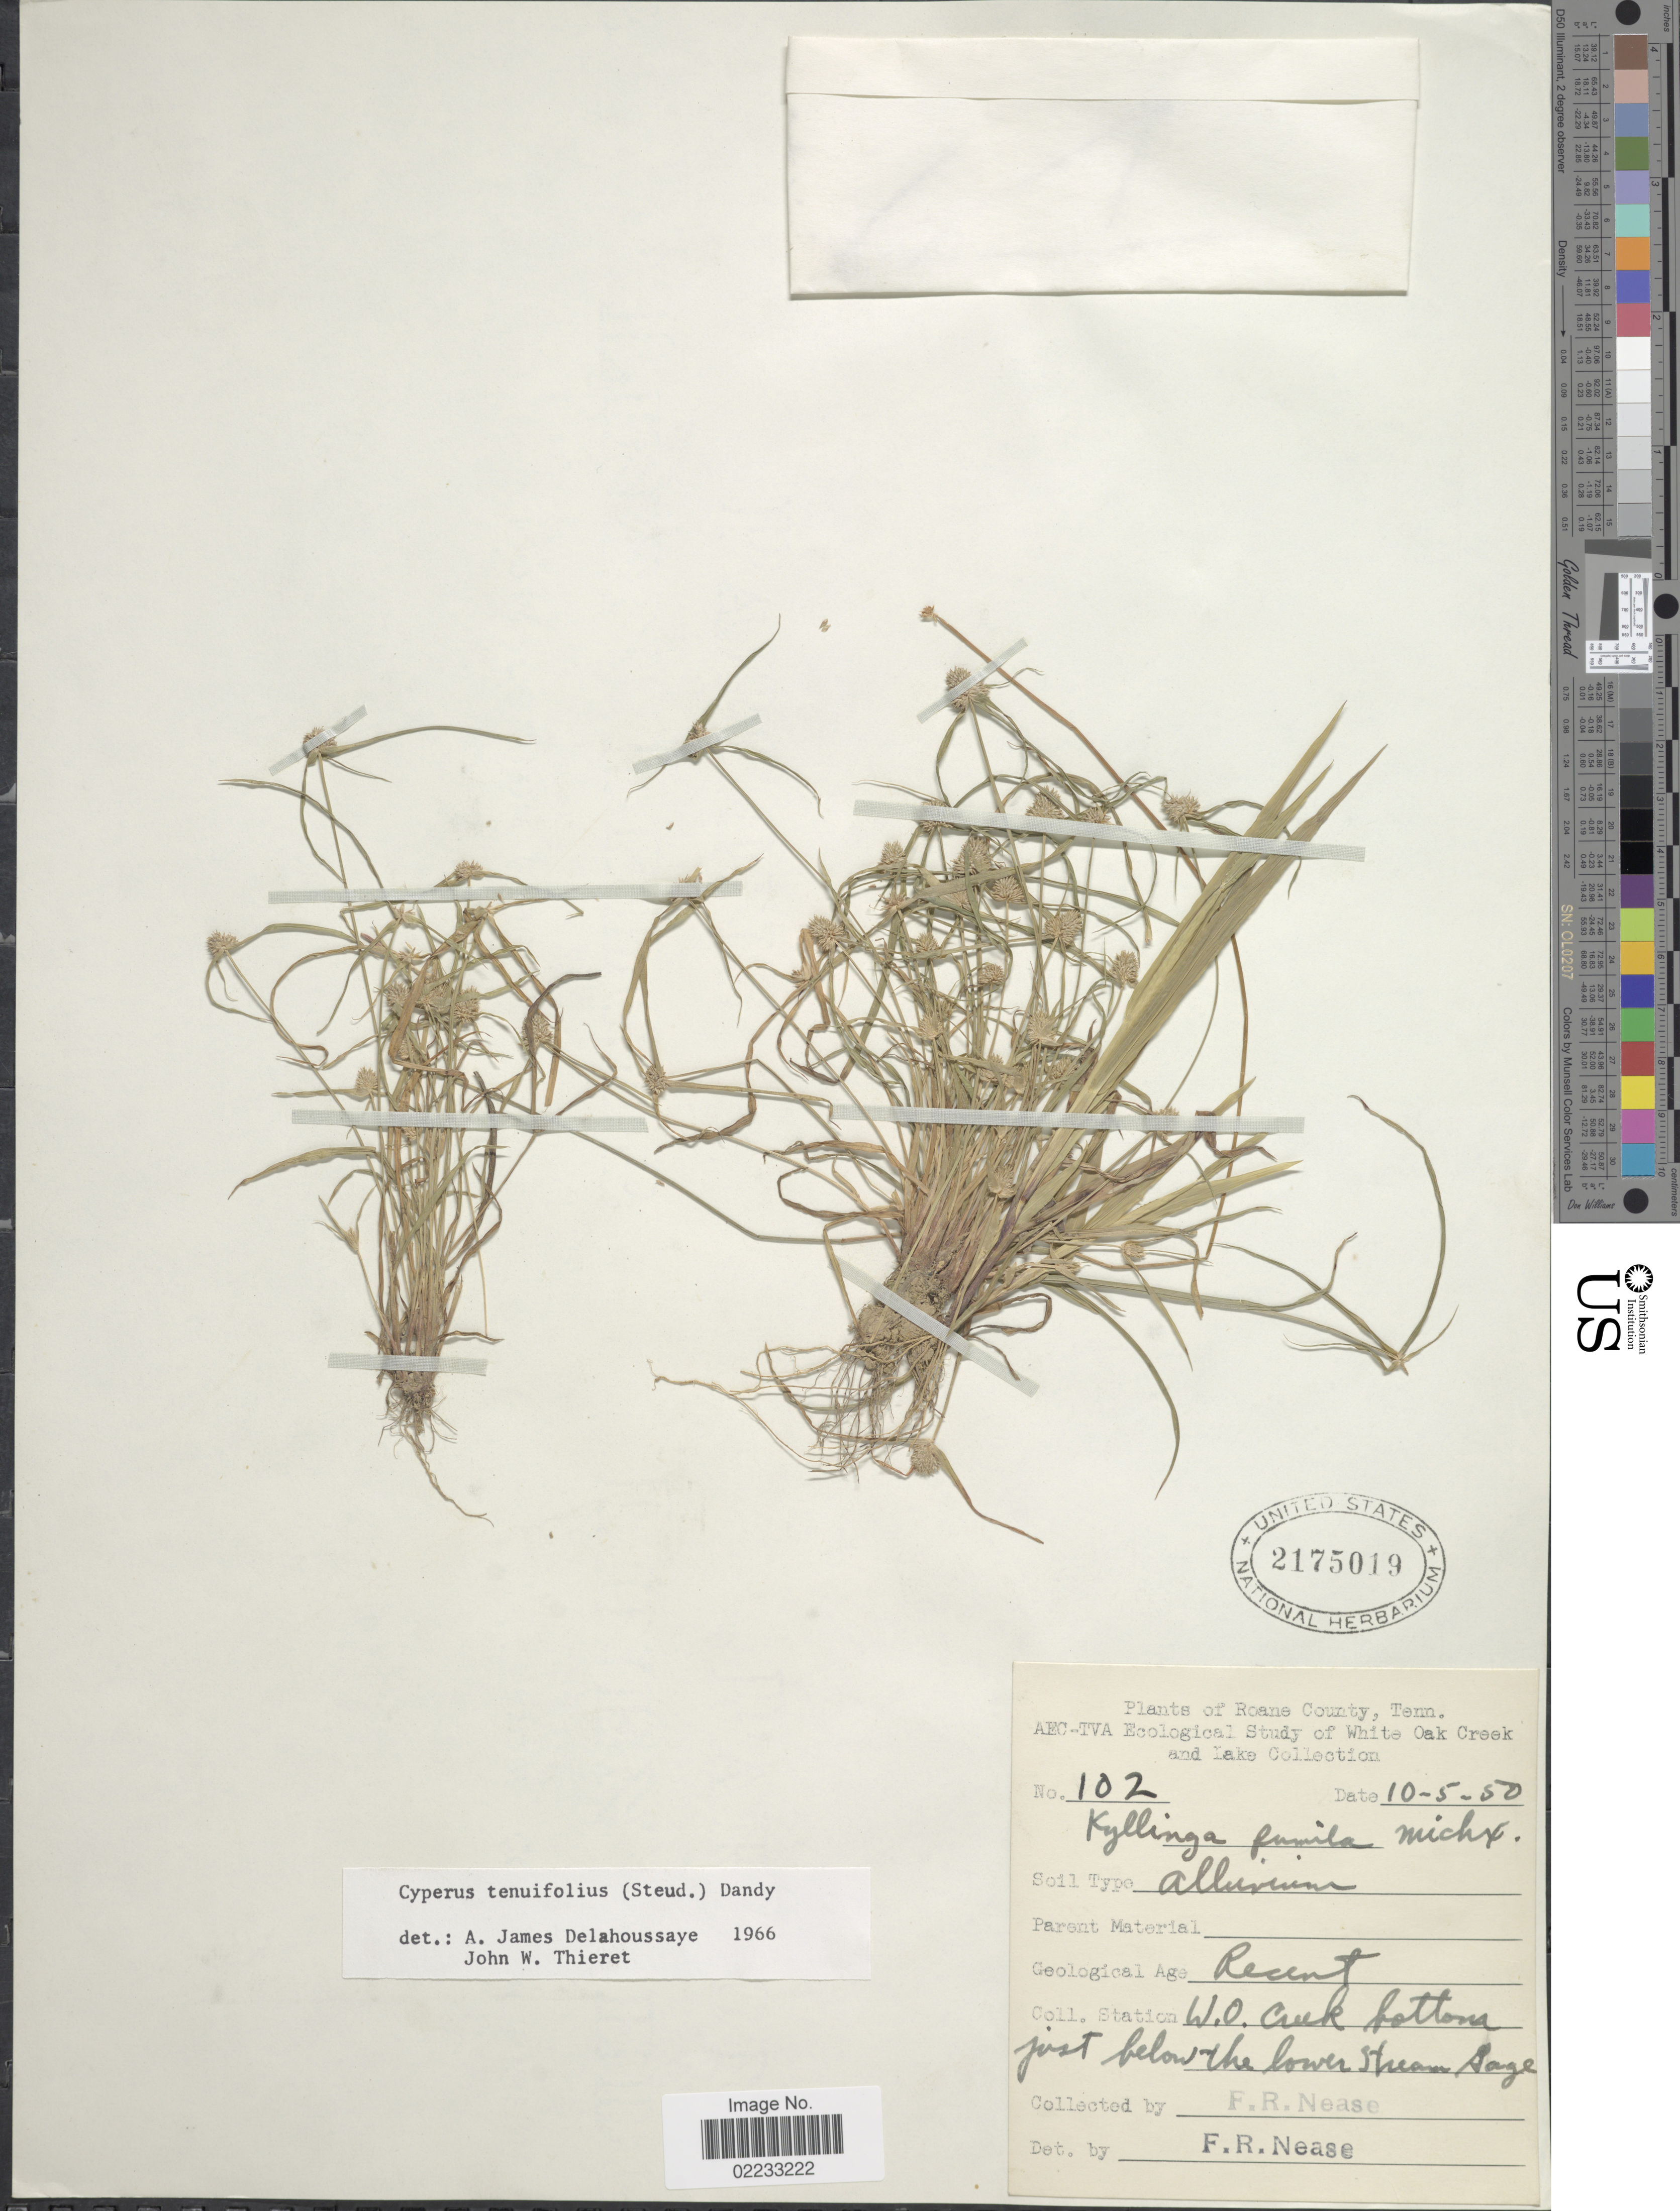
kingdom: Plantae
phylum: Tracheophyta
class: Liliopsida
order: Poales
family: Cyperaceae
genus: Cyperus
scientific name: Cyperus hortensis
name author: (Salzm. ex Steud.) Dorr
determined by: Strong, Mark T., (BOT), Smithsonian Institution - National Museum of Natural History (UNITED STATES)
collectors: F. Nease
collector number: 102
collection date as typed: Transcribed d/m/y: 5/10/50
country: United States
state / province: Tennessee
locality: Roane County, White Oak Creek bottom just below the lower Stream Gage.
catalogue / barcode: US 2175019